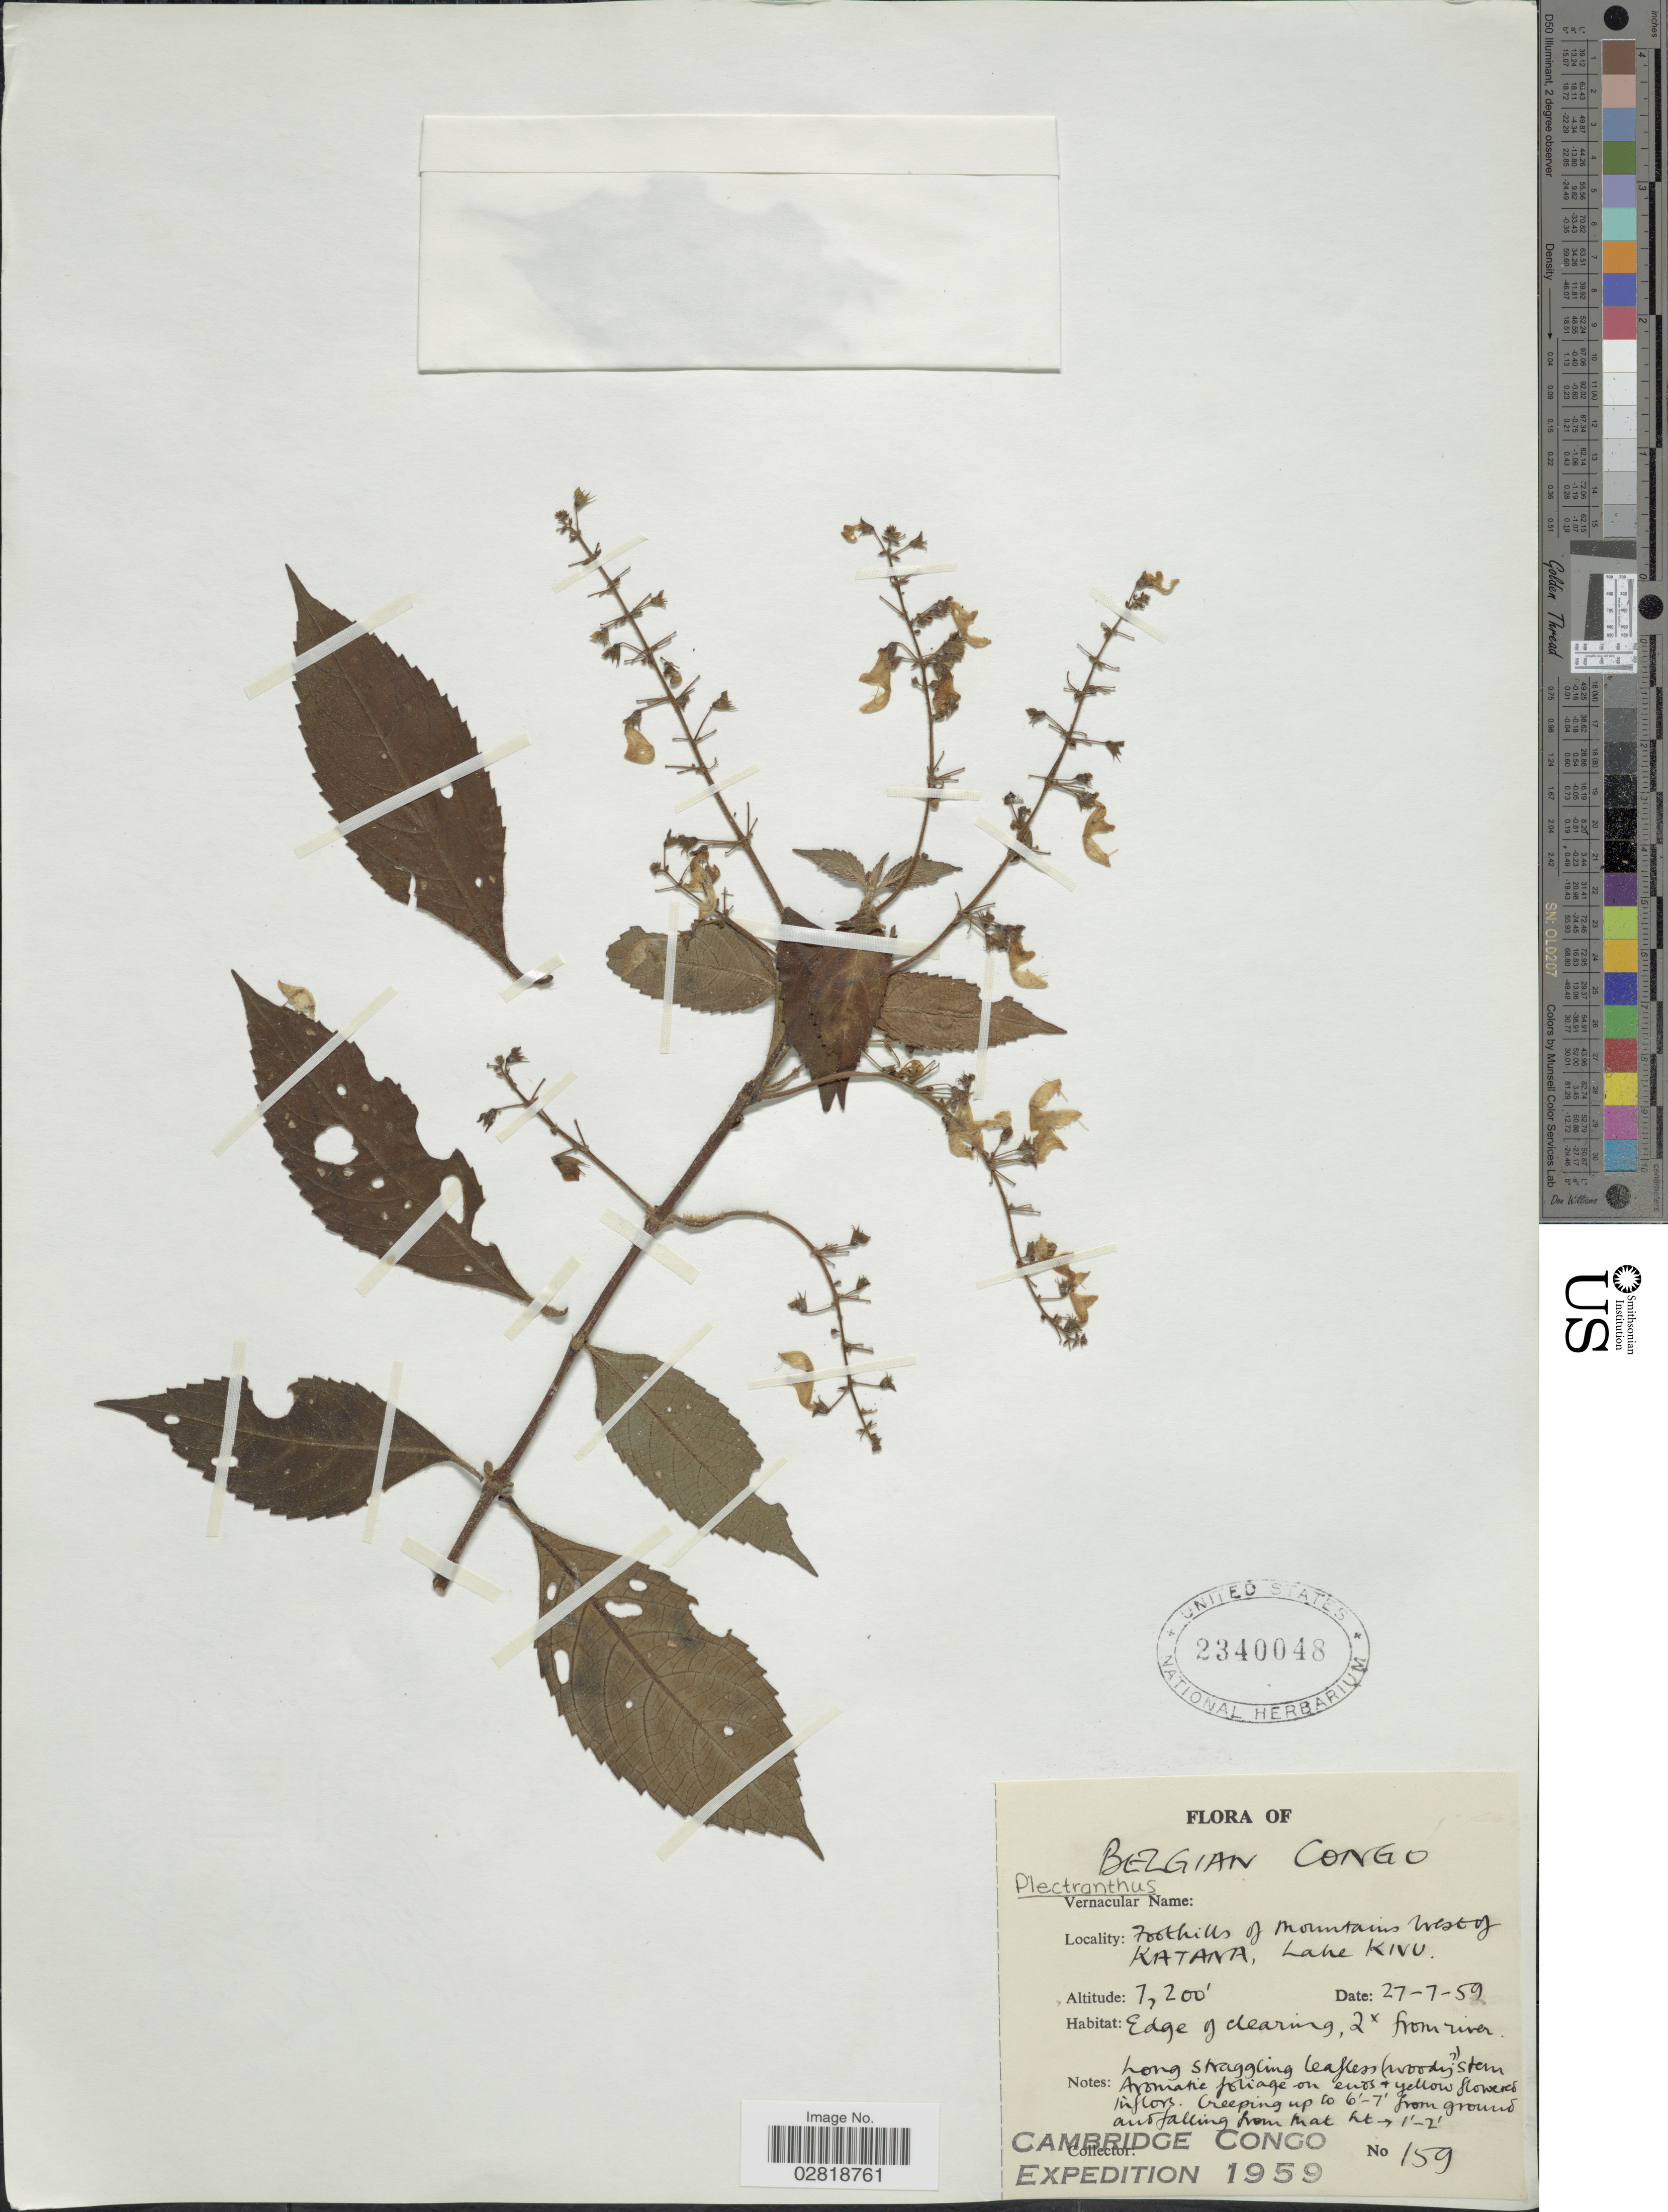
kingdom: Plantae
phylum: Tracheophyta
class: Magnoliopsida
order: Lamiales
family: Lamiaceae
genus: Plectranthus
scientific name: Plectranthus sp.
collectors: Cambridge Congo Expedition 1959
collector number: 159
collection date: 1959-07-27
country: Congo, Democratic Republic of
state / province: Nord-Kivu / Sud-Kivu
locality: Belgian Congo. Foothills of mountains west of Katana, Lake Kivu.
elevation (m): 2195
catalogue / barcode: US 2340048